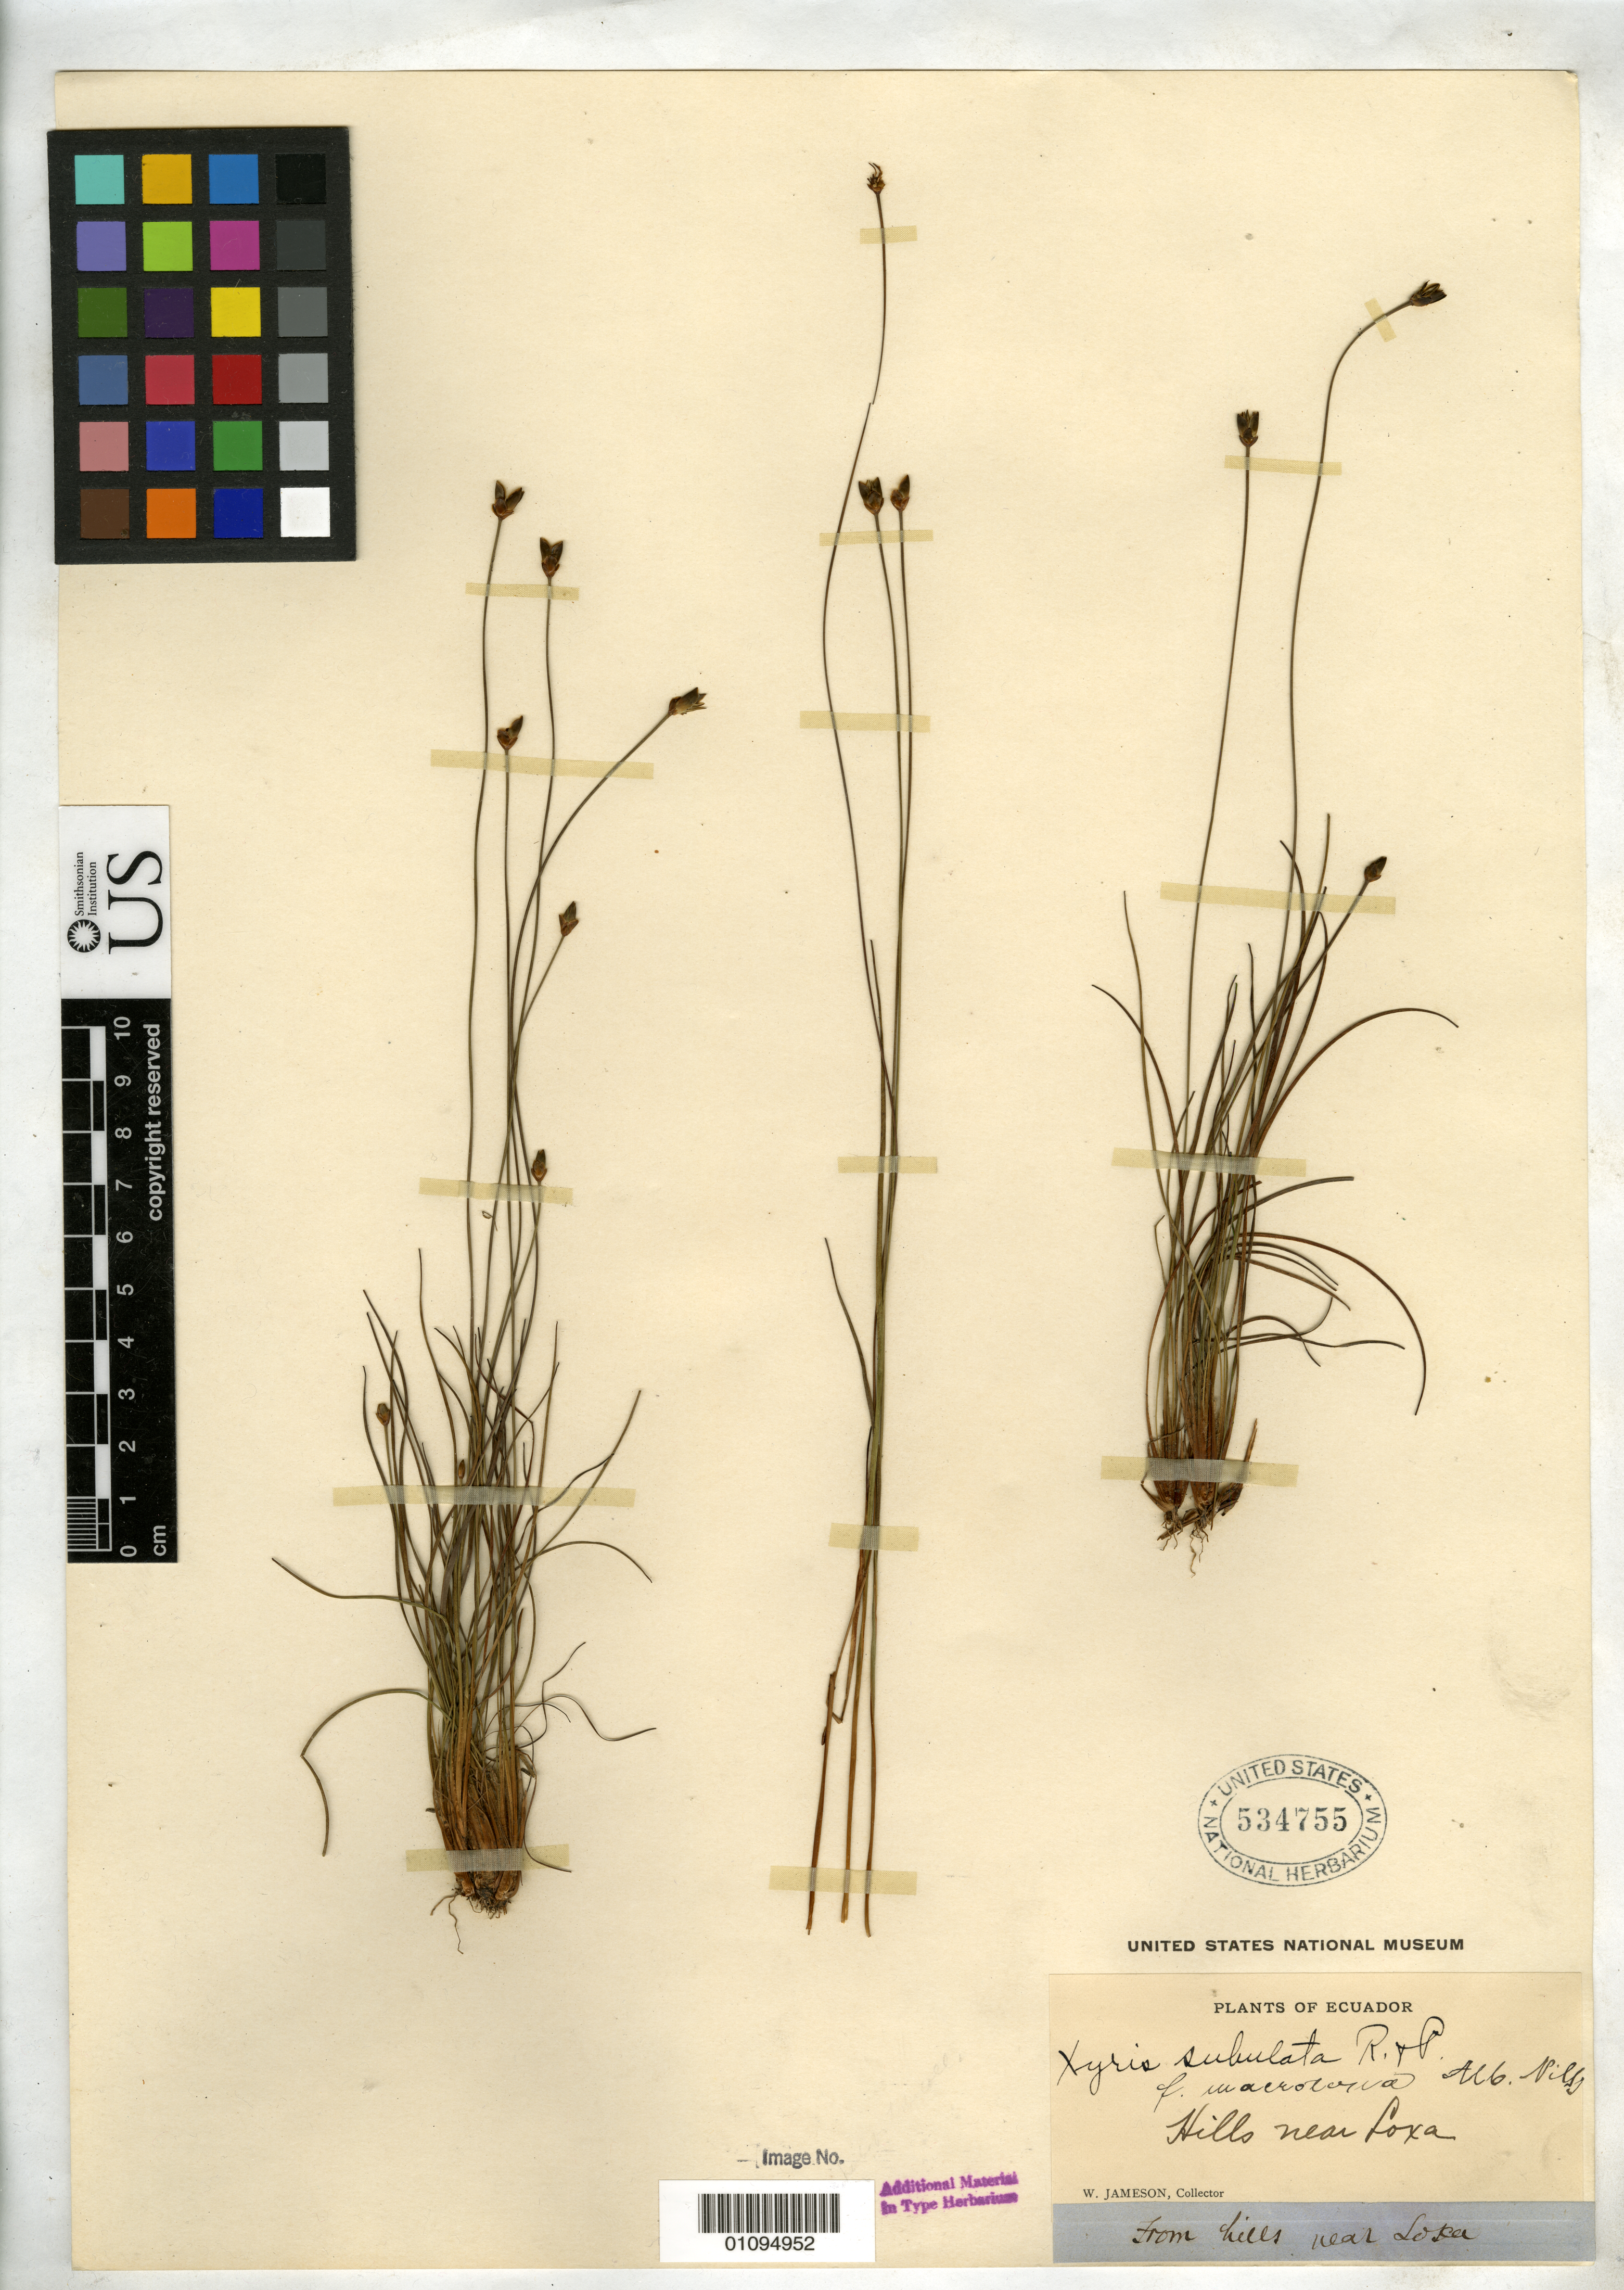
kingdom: Plantae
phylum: Tracheophyta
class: Liliopsida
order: Poales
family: Xyridaceae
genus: Xyris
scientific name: Xyris subulata var. macrotona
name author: L.A. Nilsson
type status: Isotype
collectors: W. Jameson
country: Ecuador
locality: Near Loxa.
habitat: Hills.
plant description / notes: Collections Folder does not specify if specimen was filed as 0826 : Xyris subulata var. macrotona L.A. Nilsson : Xyridaceae : Commelinales : Monocotyledonae :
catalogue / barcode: US 534755